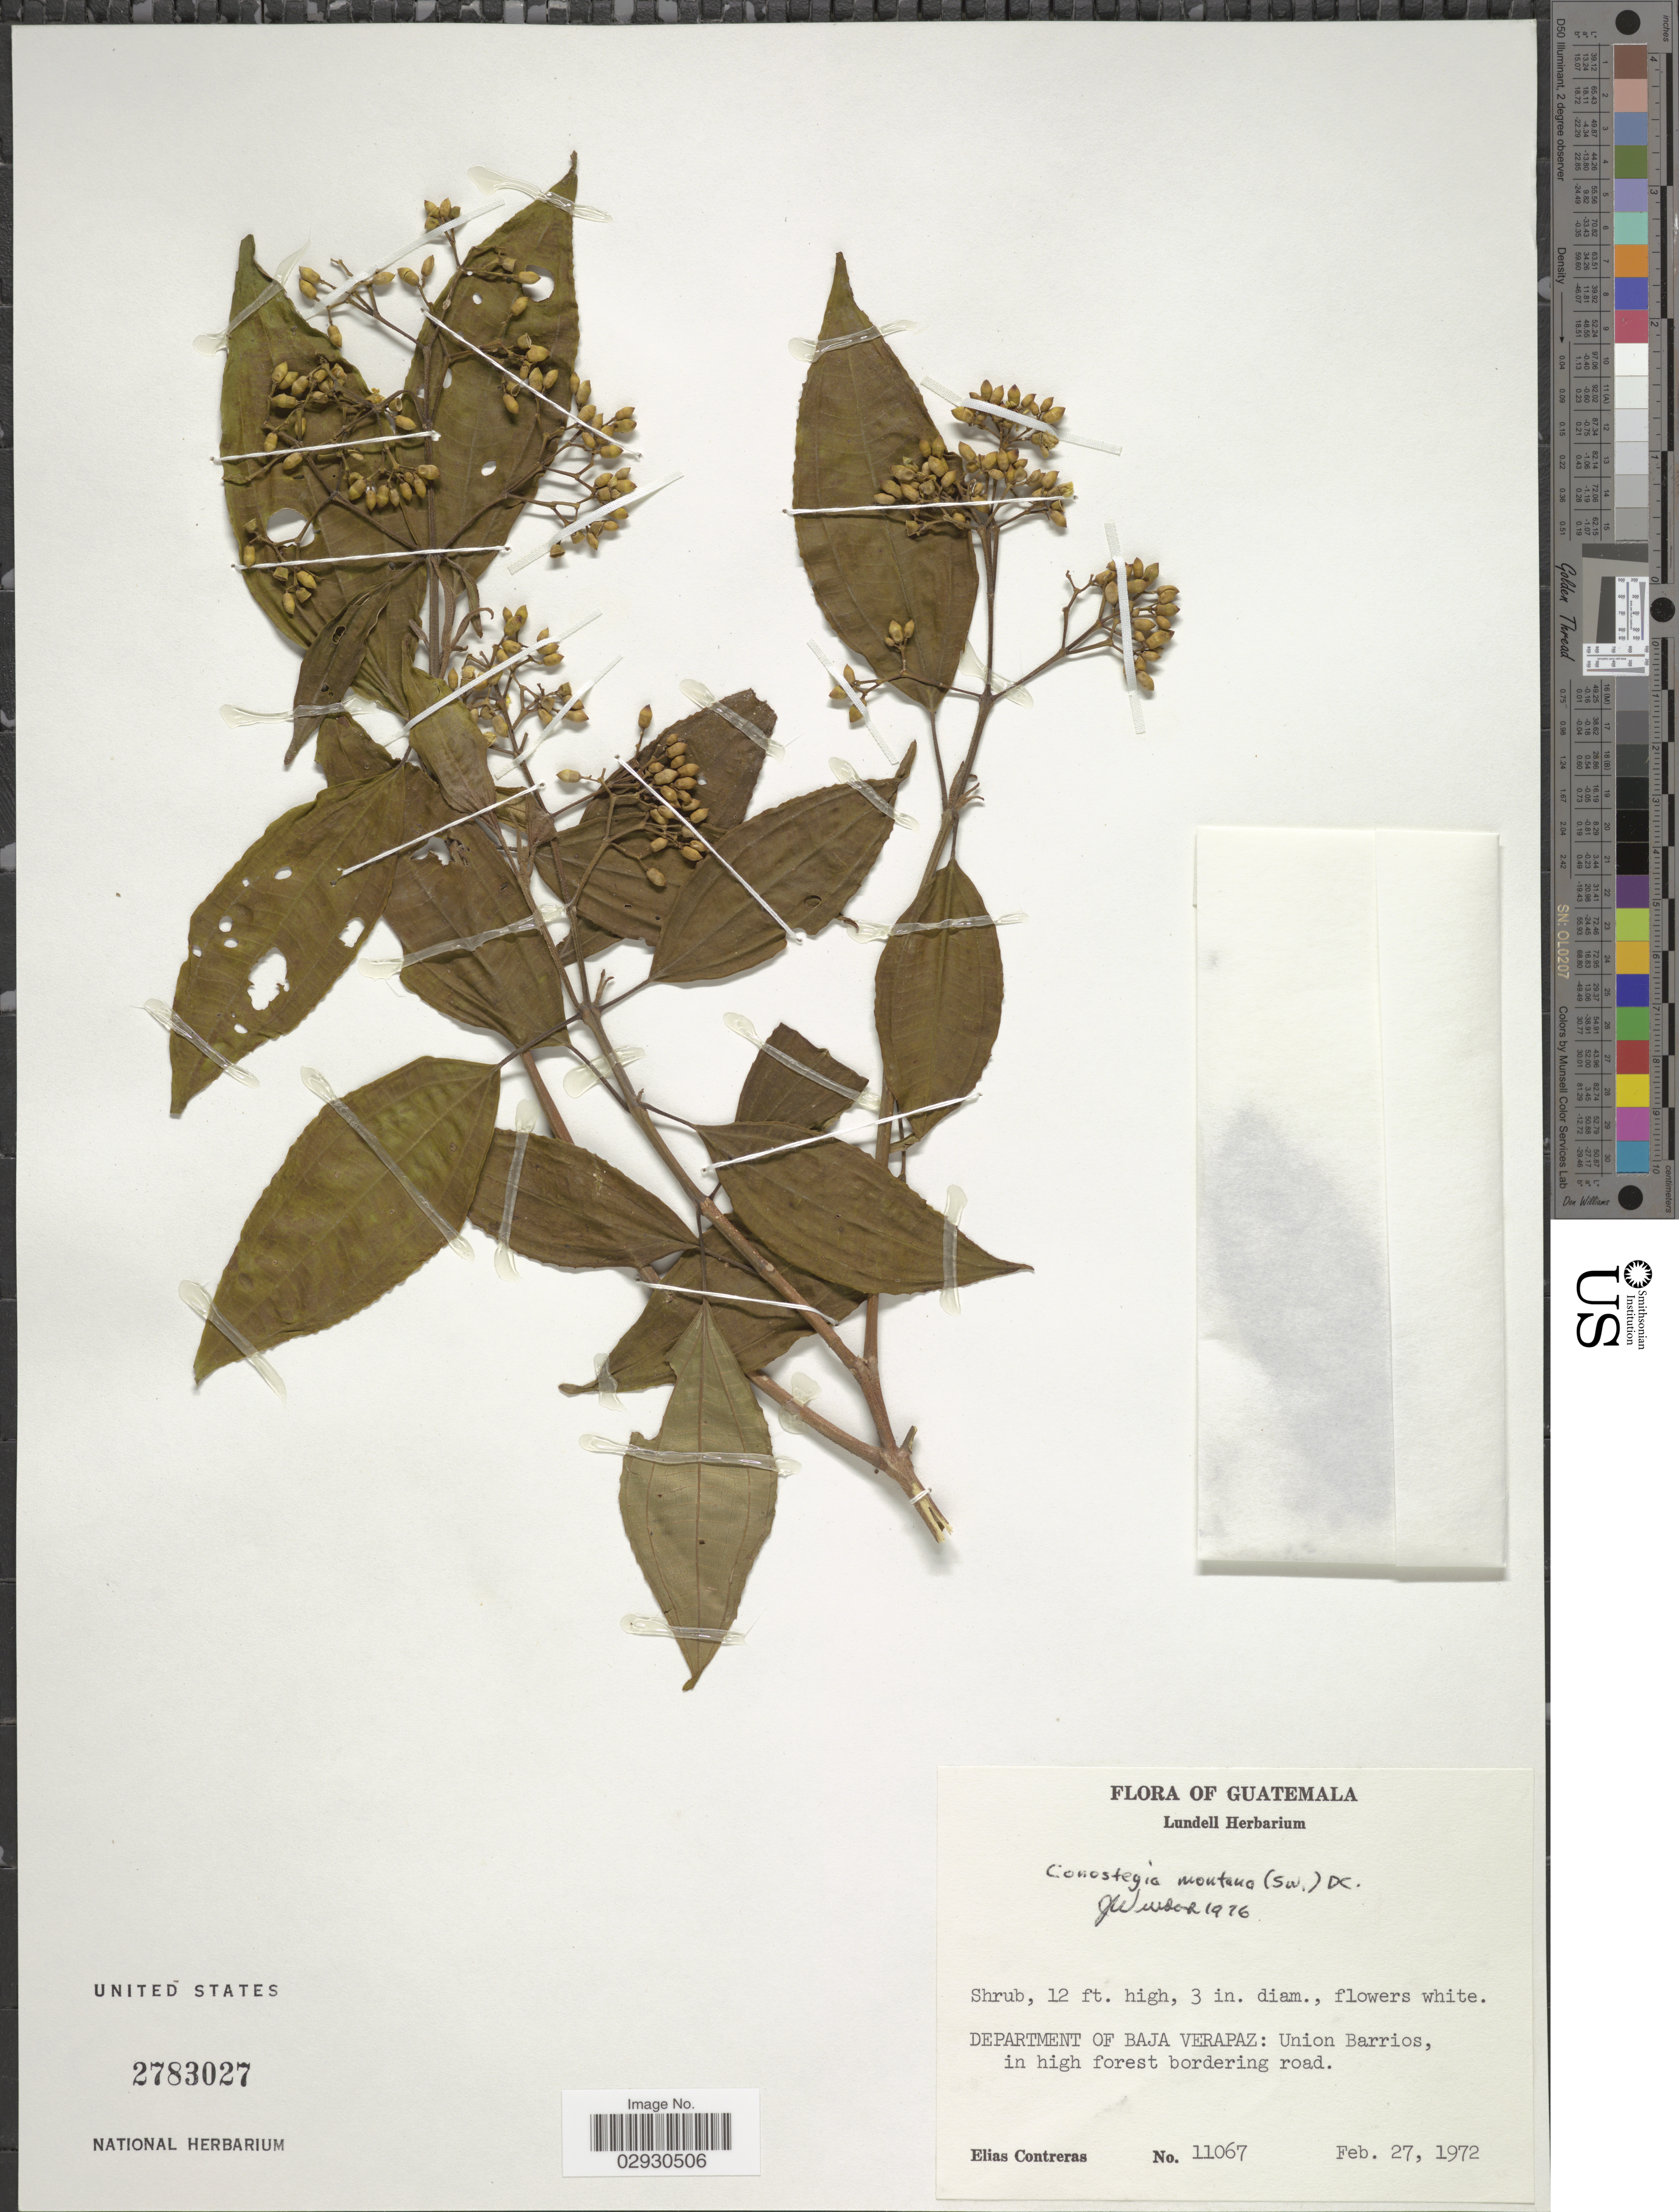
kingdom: Plantae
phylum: Tracheophyta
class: Magnoliopsida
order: Myrtales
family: Melastomataceae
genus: Conostegia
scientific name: Conostegia montana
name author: (Sw.) D. Don ex DC.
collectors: E. Contreras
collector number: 11067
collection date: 1972-02-27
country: Guatemala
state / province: Baja Verapaz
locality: Department of Baja Verapaz, Union Barrios, in high forest bordering road.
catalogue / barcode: US 2783027